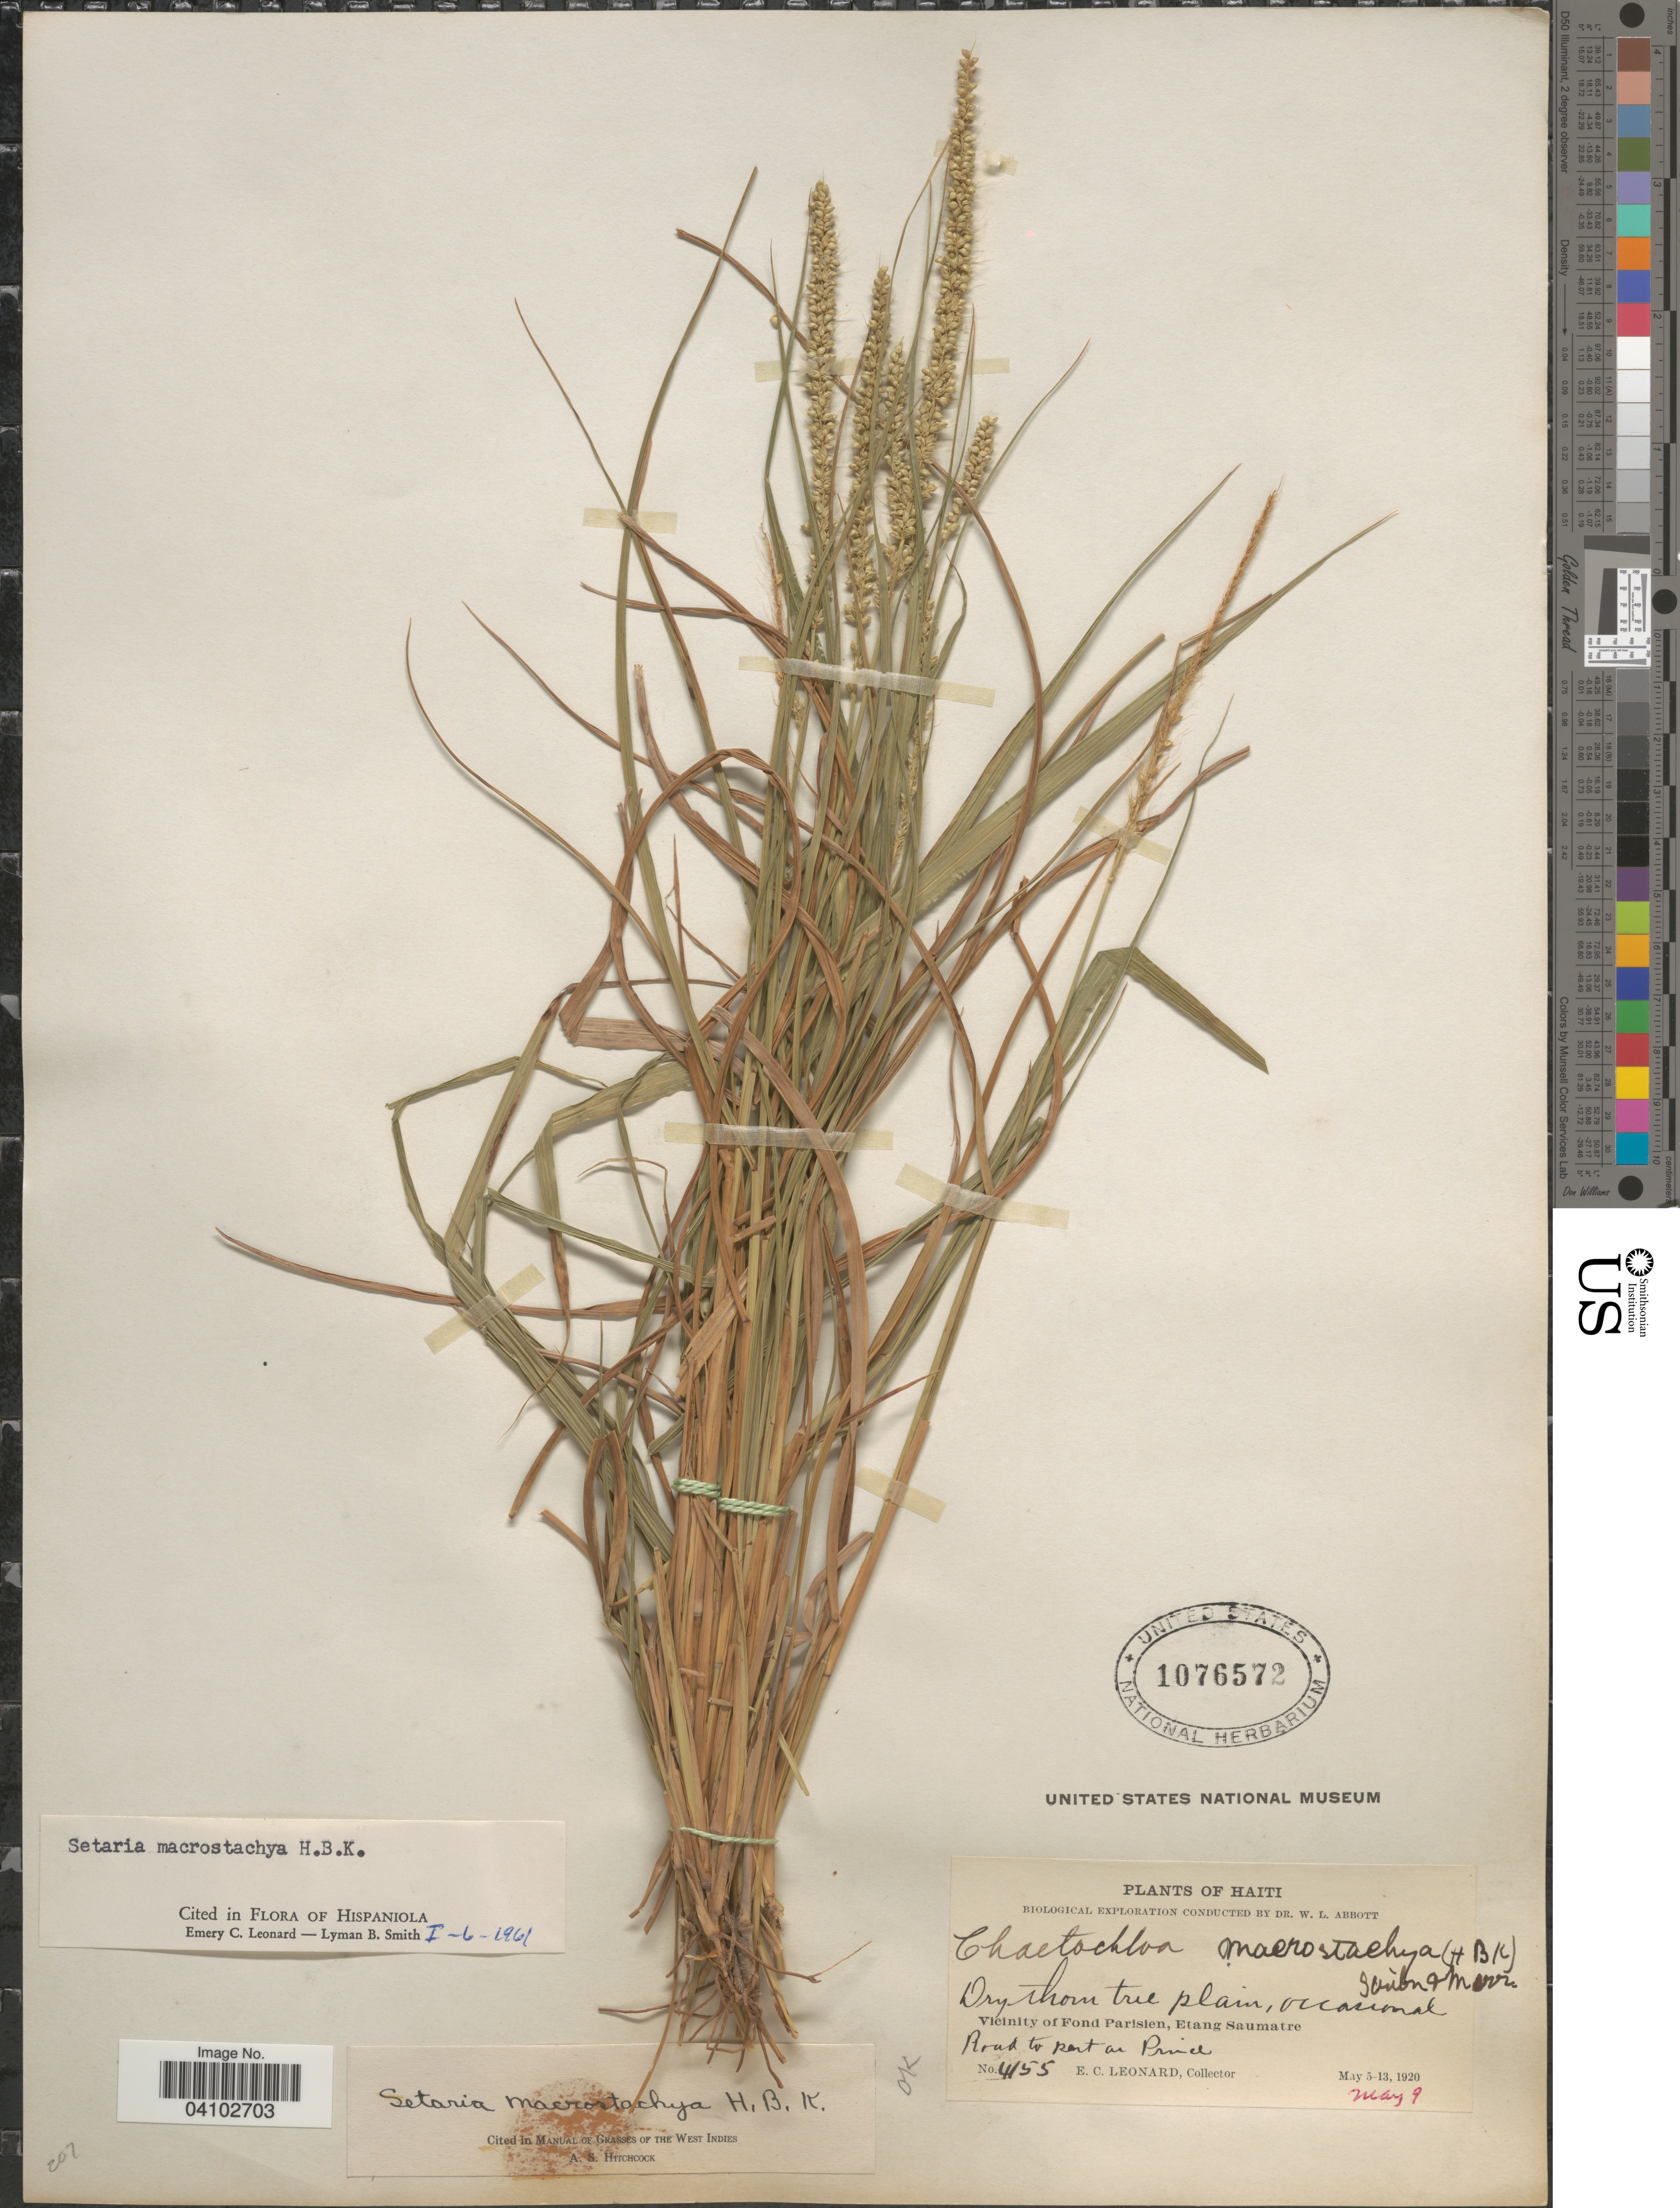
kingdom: Plantae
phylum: Tracheophyta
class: Liliopsida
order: Poales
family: Poaceae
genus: Setaria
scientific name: Setaria macrostachya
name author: Kunth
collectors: E. C. Leonard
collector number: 4155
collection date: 1920-05-09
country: Haiti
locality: Biological Exploration conducted by Dr. W. L. Abbott. Vicinity of Fond Parisien, Etang Saumatre. Road to Port au Prince.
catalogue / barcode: US 1076572